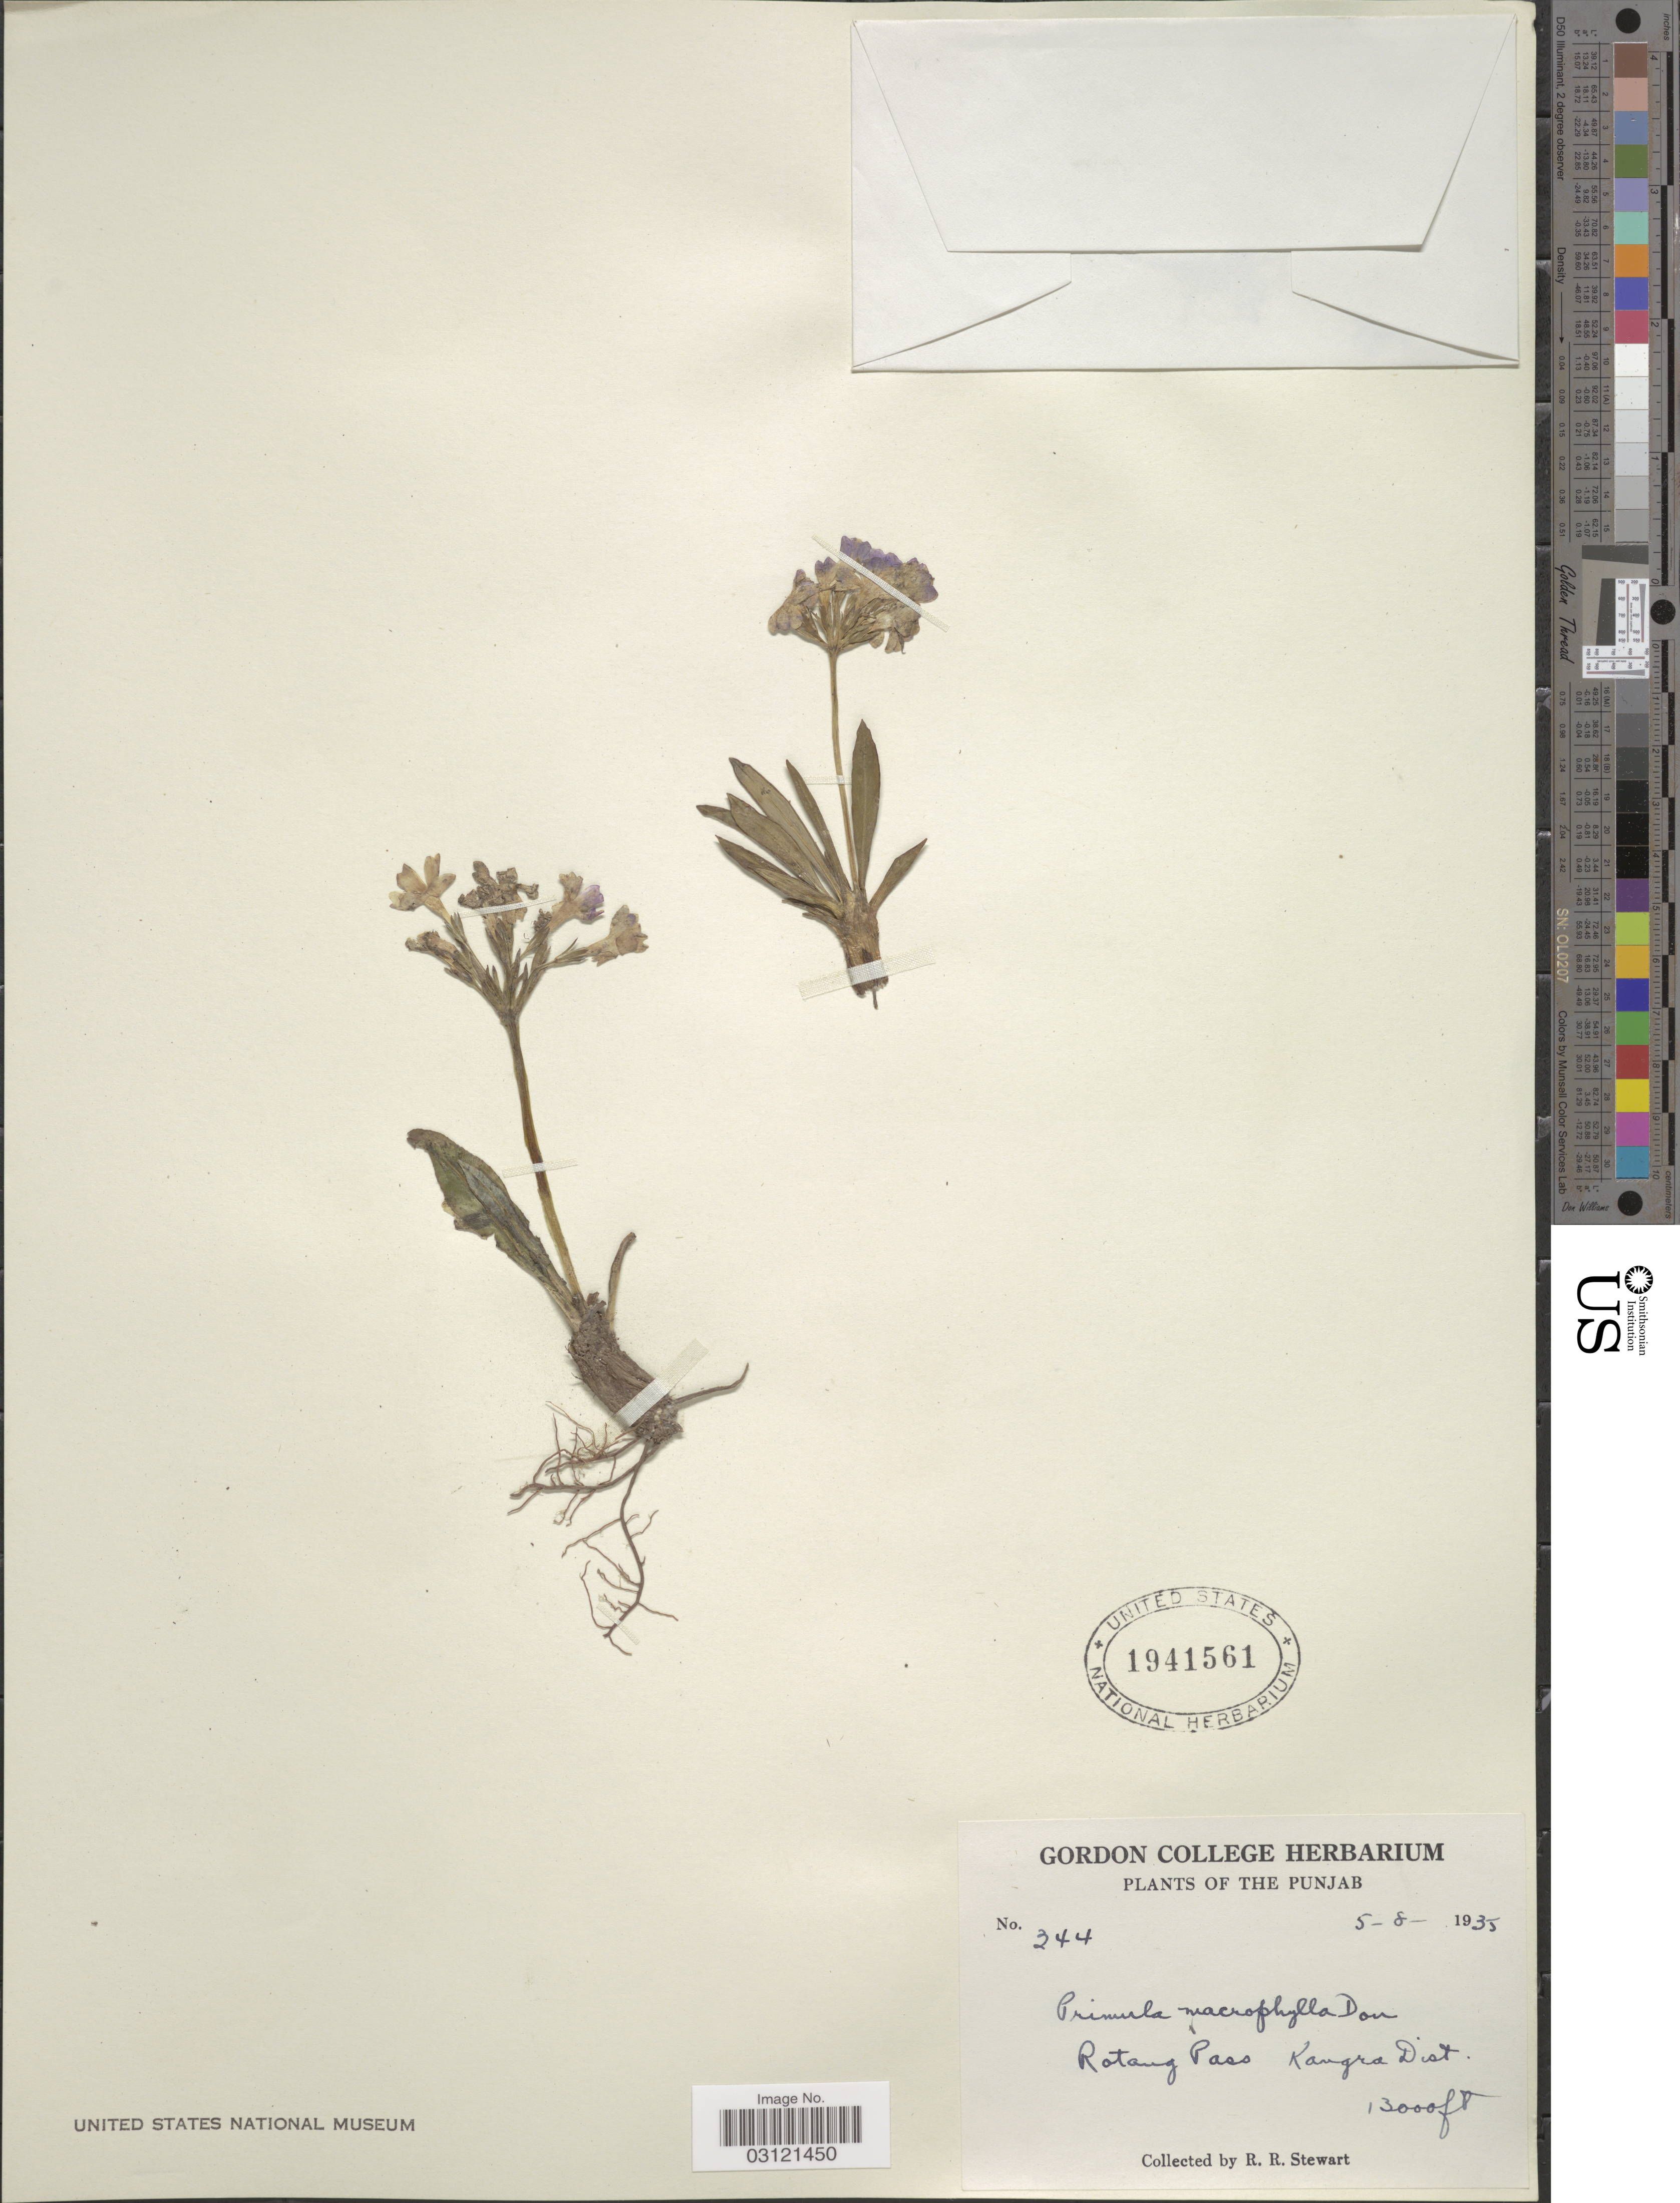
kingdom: Plantae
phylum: Tracheophyta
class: Magnoliopsida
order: Ericales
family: Primulaceae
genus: Primula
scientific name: Primula macrophylla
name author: D. Don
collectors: R. Stewart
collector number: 344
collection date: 1935-08-05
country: India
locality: Rotang Pass, Kangra Dist.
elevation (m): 3962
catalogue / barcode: US 1941561